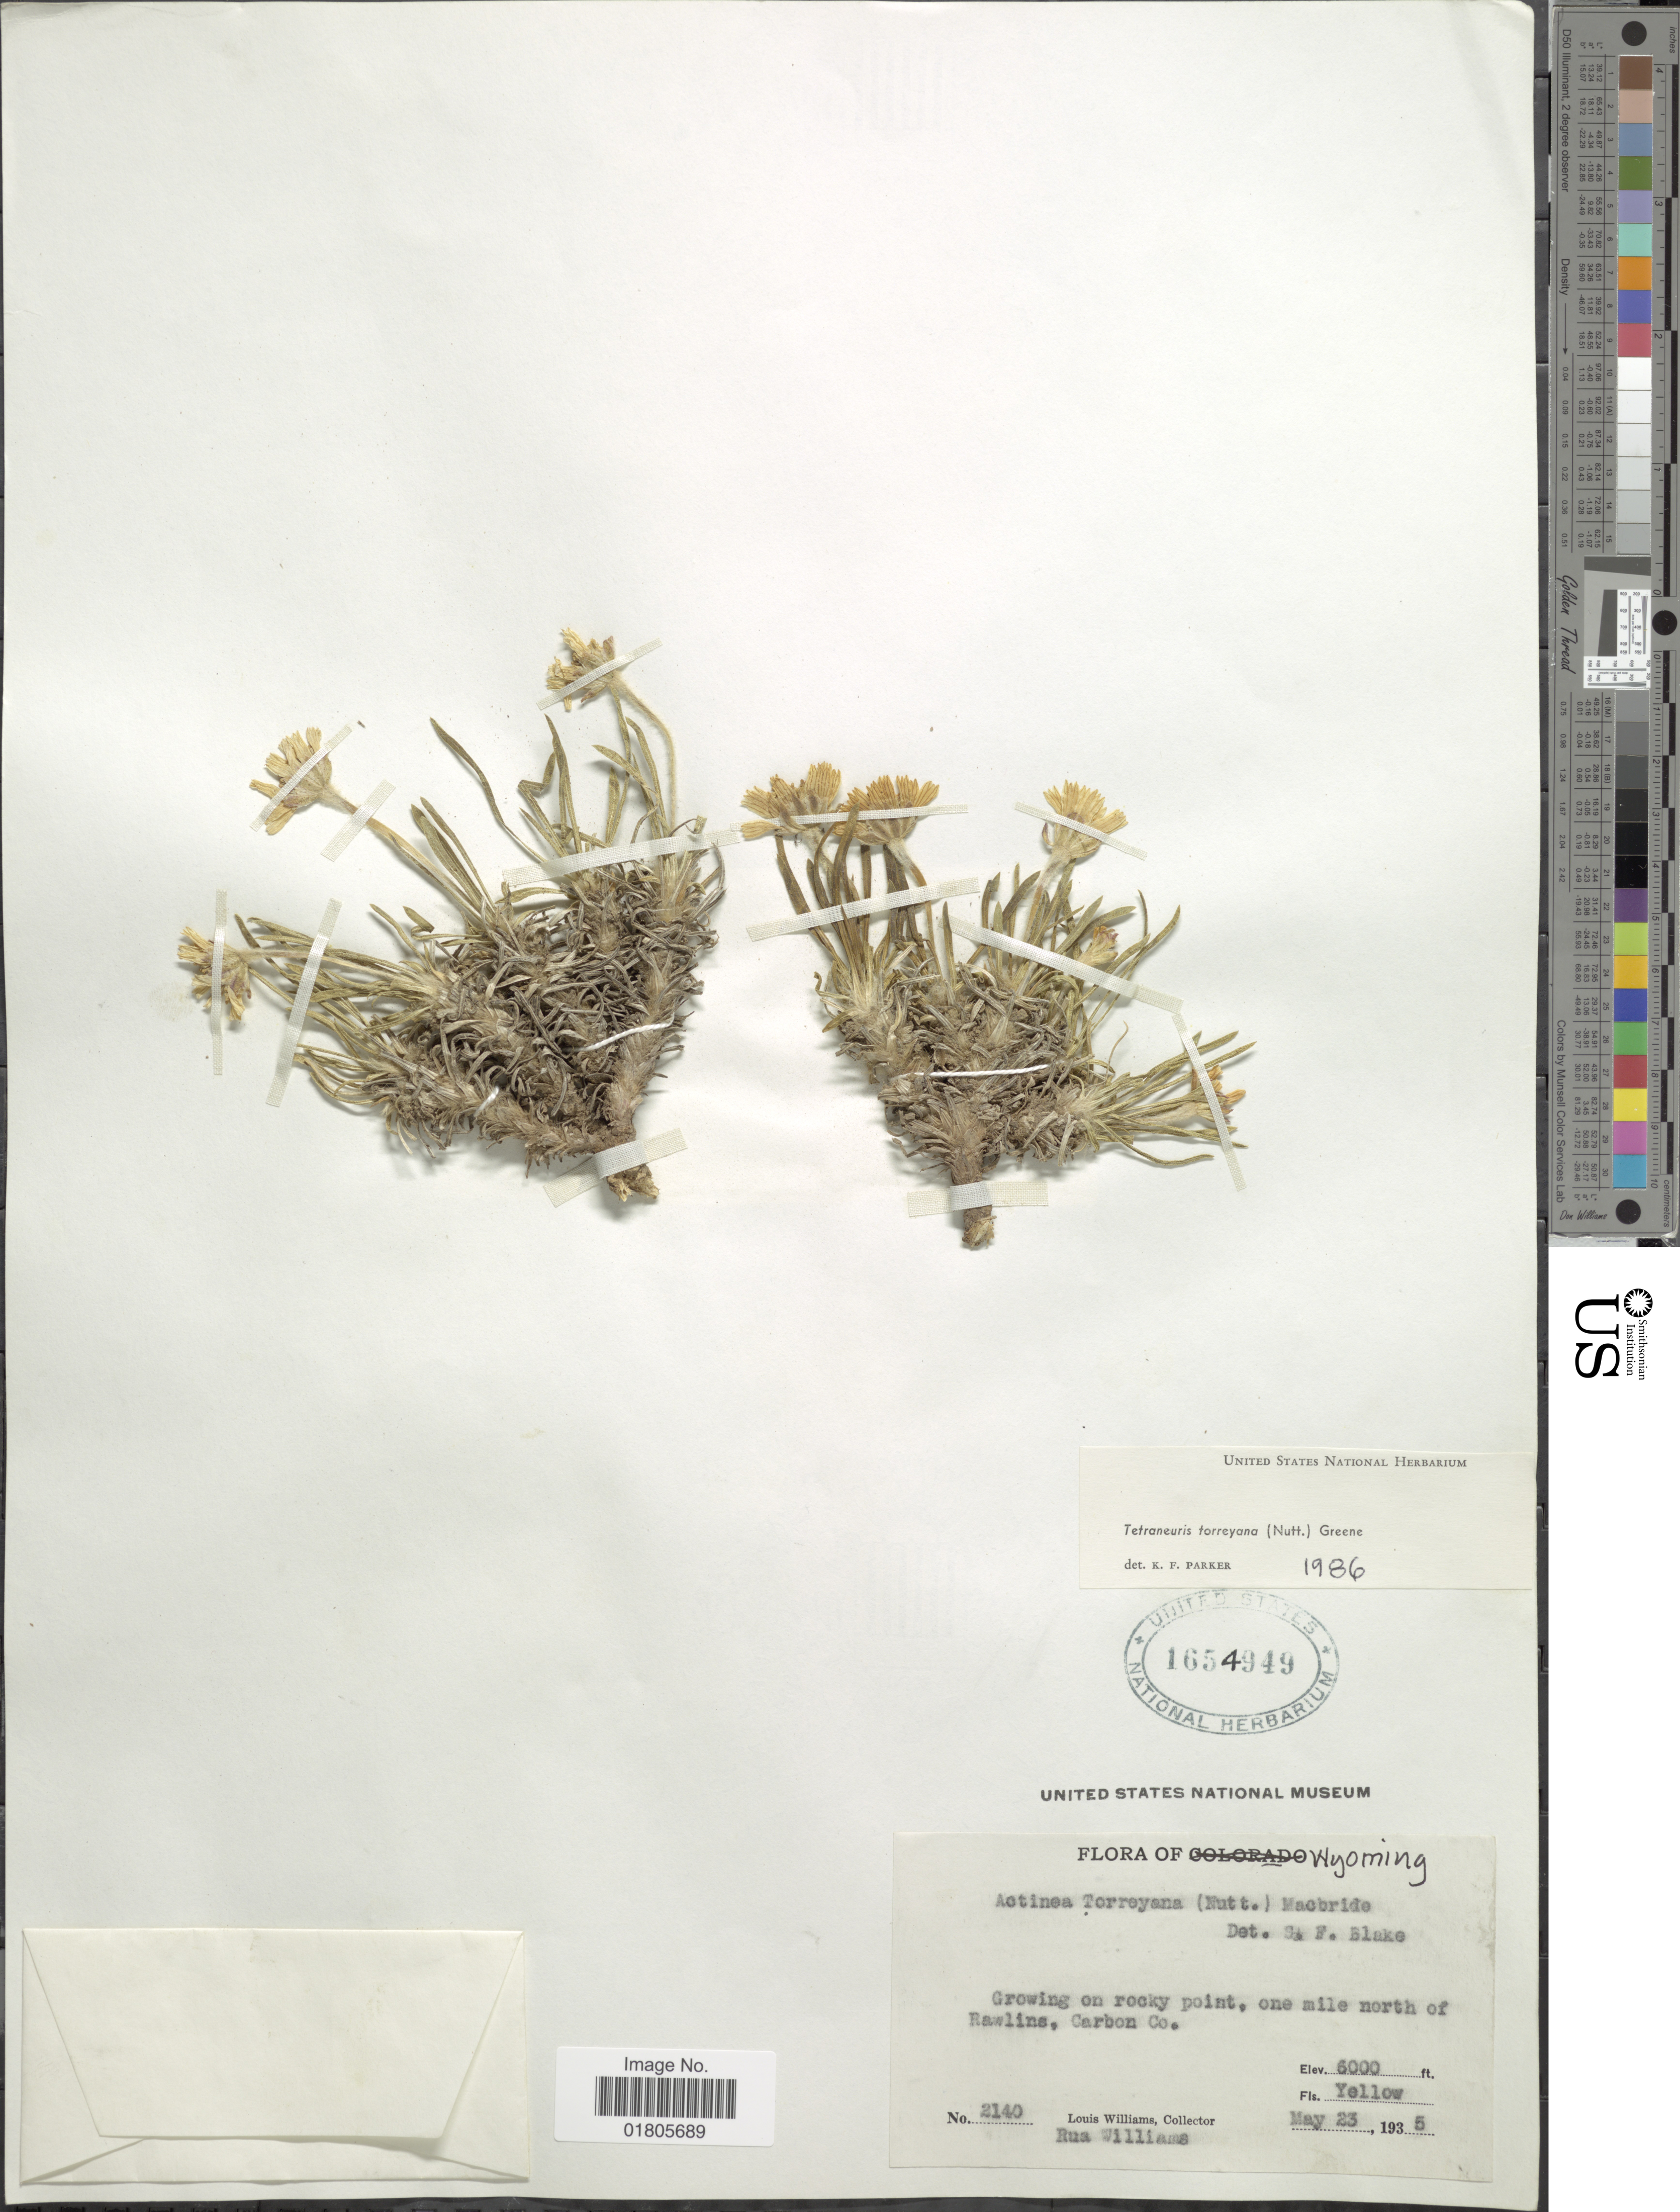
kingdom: Plantae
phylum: Tracheophyta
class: Magnoliopsida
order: Asterales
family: Asteraceae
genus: Actinea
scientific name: Actinea torreyana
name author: (Nutt.) J.F. Macbr.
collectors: L. O. Williams & R. P. Williams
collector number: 2140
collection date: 1935-05-23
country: United States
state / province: Wyoming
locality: One mile north of Rawlins, Carbon Co.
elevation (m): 1829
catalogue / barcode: US 1654949